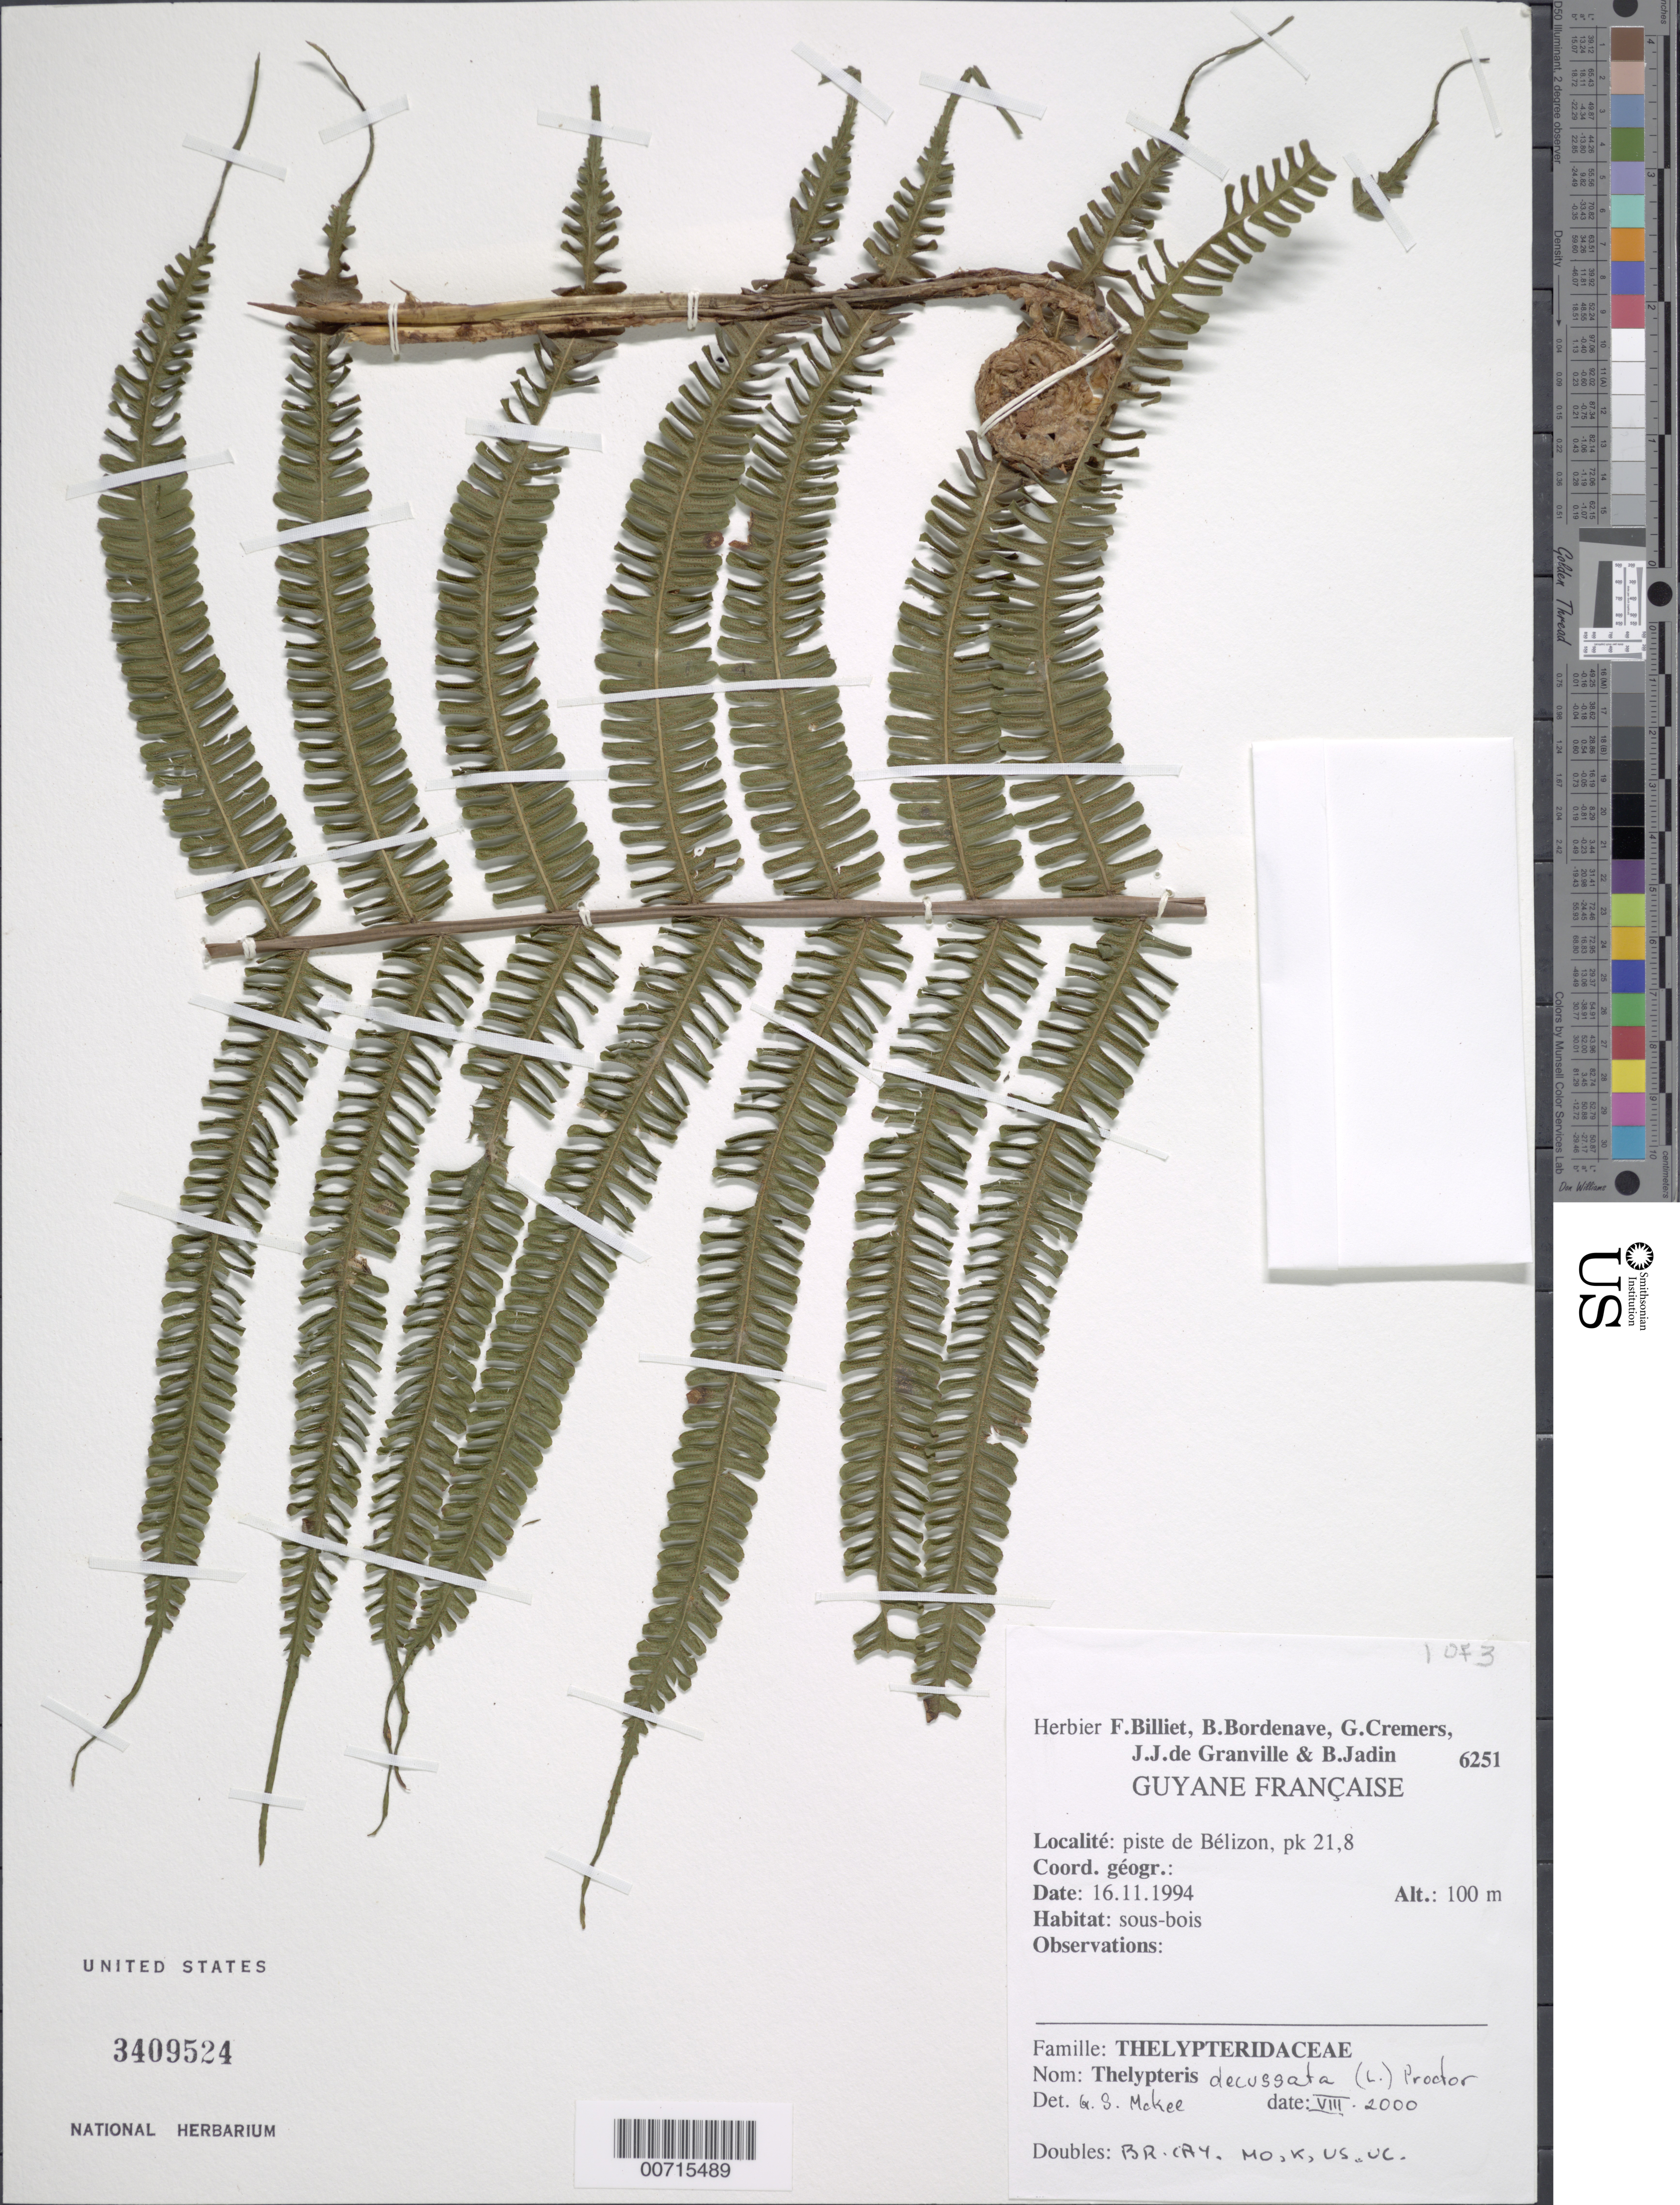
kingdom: Plantae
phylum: Tracheophyta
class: Polypodiopsida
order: Polypodiales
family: Thelypteridaceae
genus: Steiropteris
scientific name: Steiropteris decussata var. decussata (L.) comb. nov., ined. 2015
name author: (L.)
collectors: F. Billiet, G. Cremers, B. Bordenave, J.-J. de Granville & B. Jadin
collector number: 6251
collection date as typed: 16-Nov-94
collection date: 1994-11-16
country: French Guiana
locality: Piste de Bélizon, pk 21.8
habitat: Sous bois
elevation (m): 100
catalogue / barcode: US 3409524